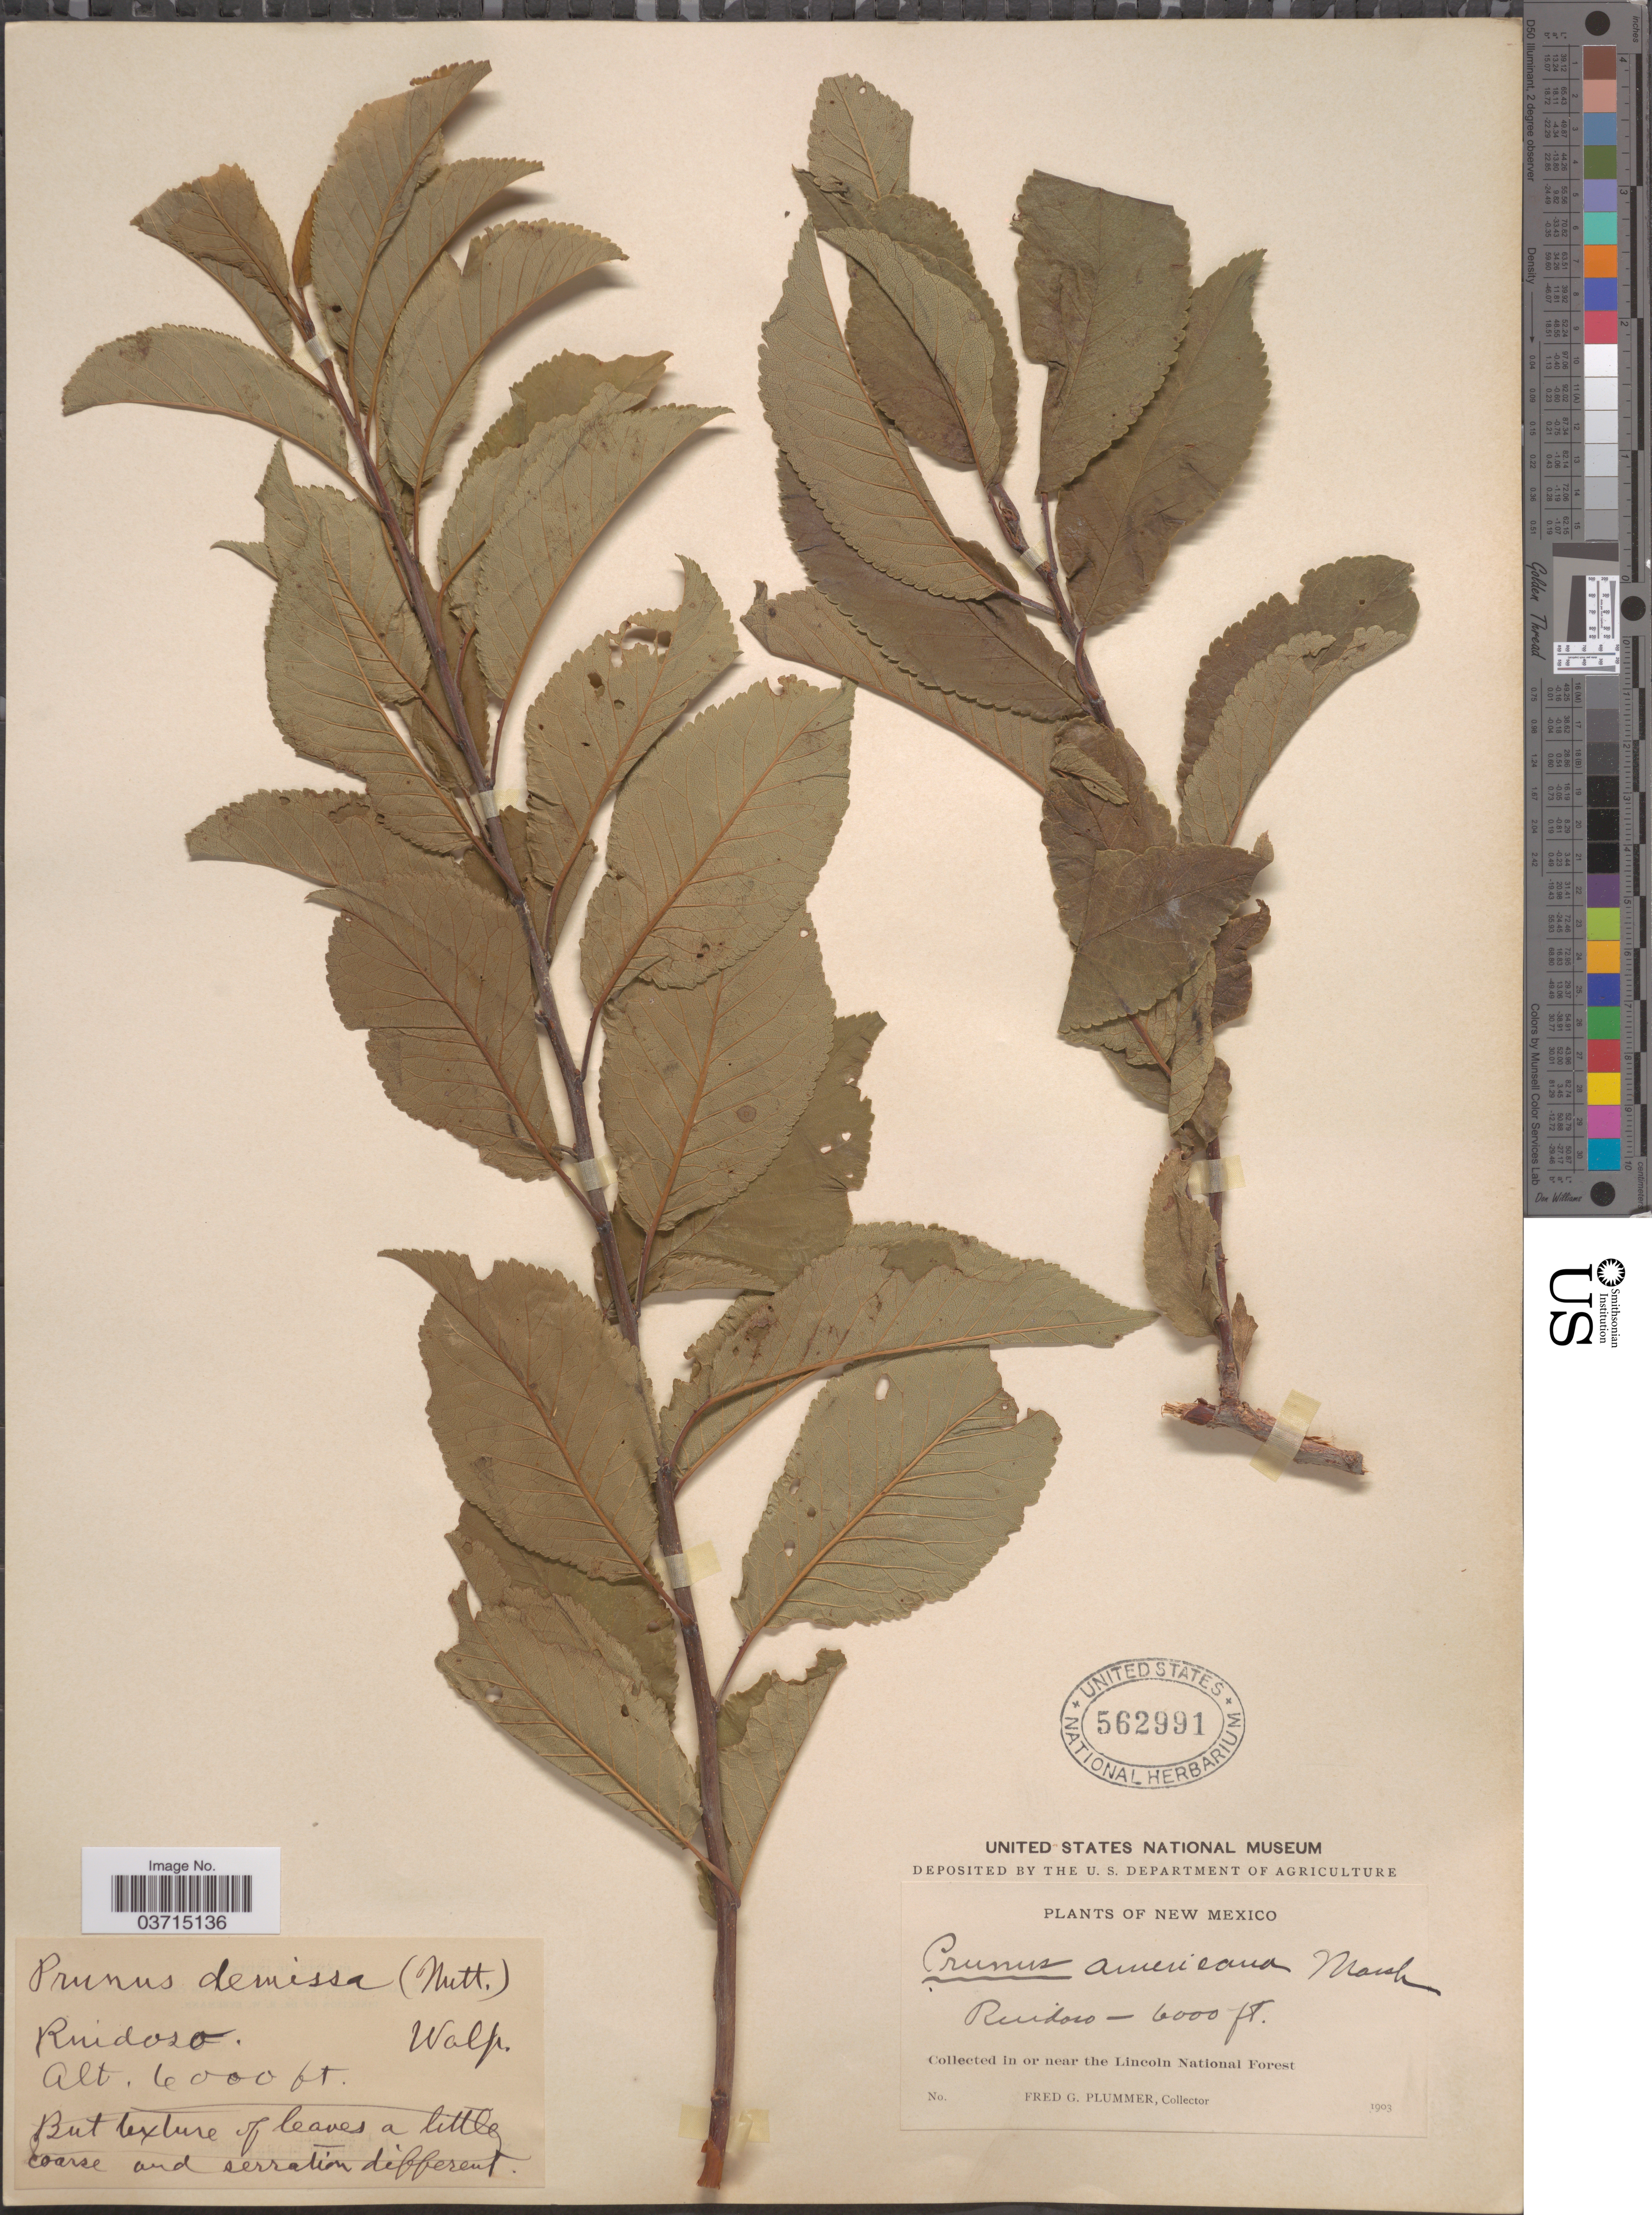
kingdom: Plantae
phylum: Tracheophyta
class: Magnoliopsida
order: Rosales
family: Rosaceae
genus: Prunus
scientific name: Prunus americana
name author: Marshall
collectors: F. Plummer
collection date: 1903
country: United States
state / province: New Mexico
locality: Ruidoso. In or near the Lincoln National Forest.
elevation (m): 1829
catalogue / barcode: US 562991